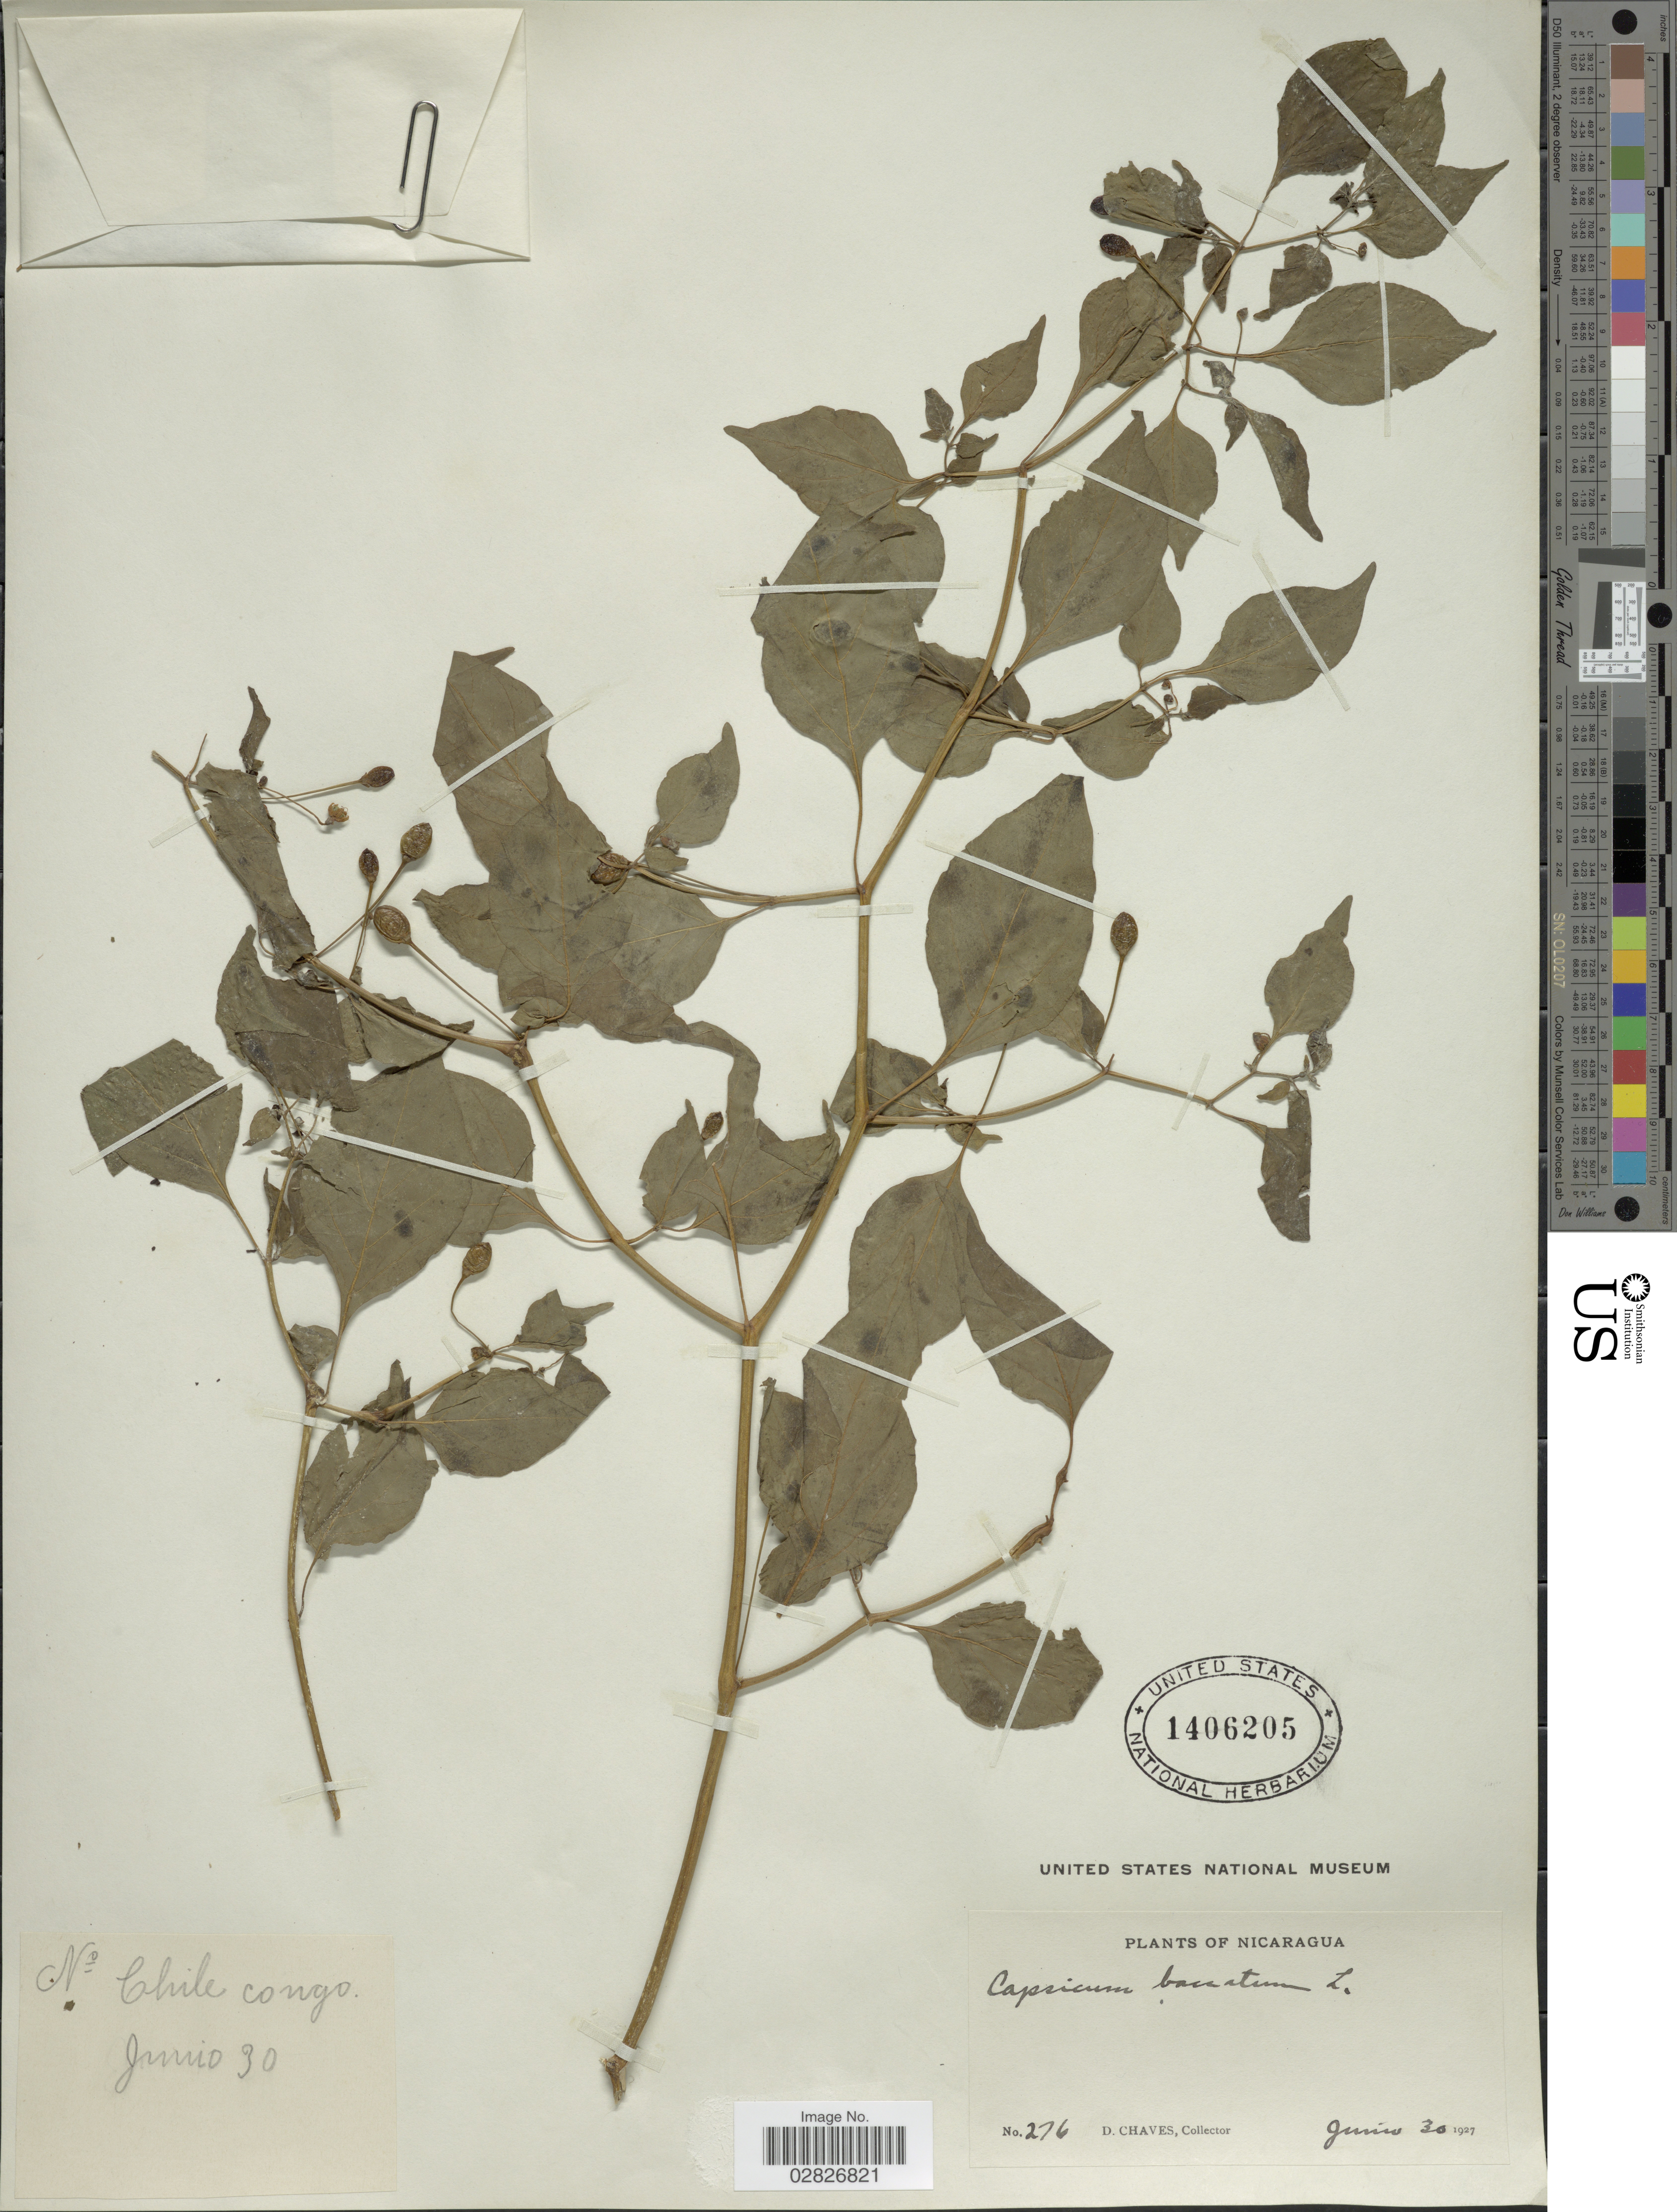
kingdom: Plantae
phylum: Tracheophyta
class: Magnoliopsida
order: Solanales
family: Solanaceae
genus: Capsicum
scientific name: Capsicum baccatum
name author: L.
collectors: D. Chaves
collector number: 276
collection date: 1927-06-30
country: Nicaragua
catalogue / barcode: US 1406205